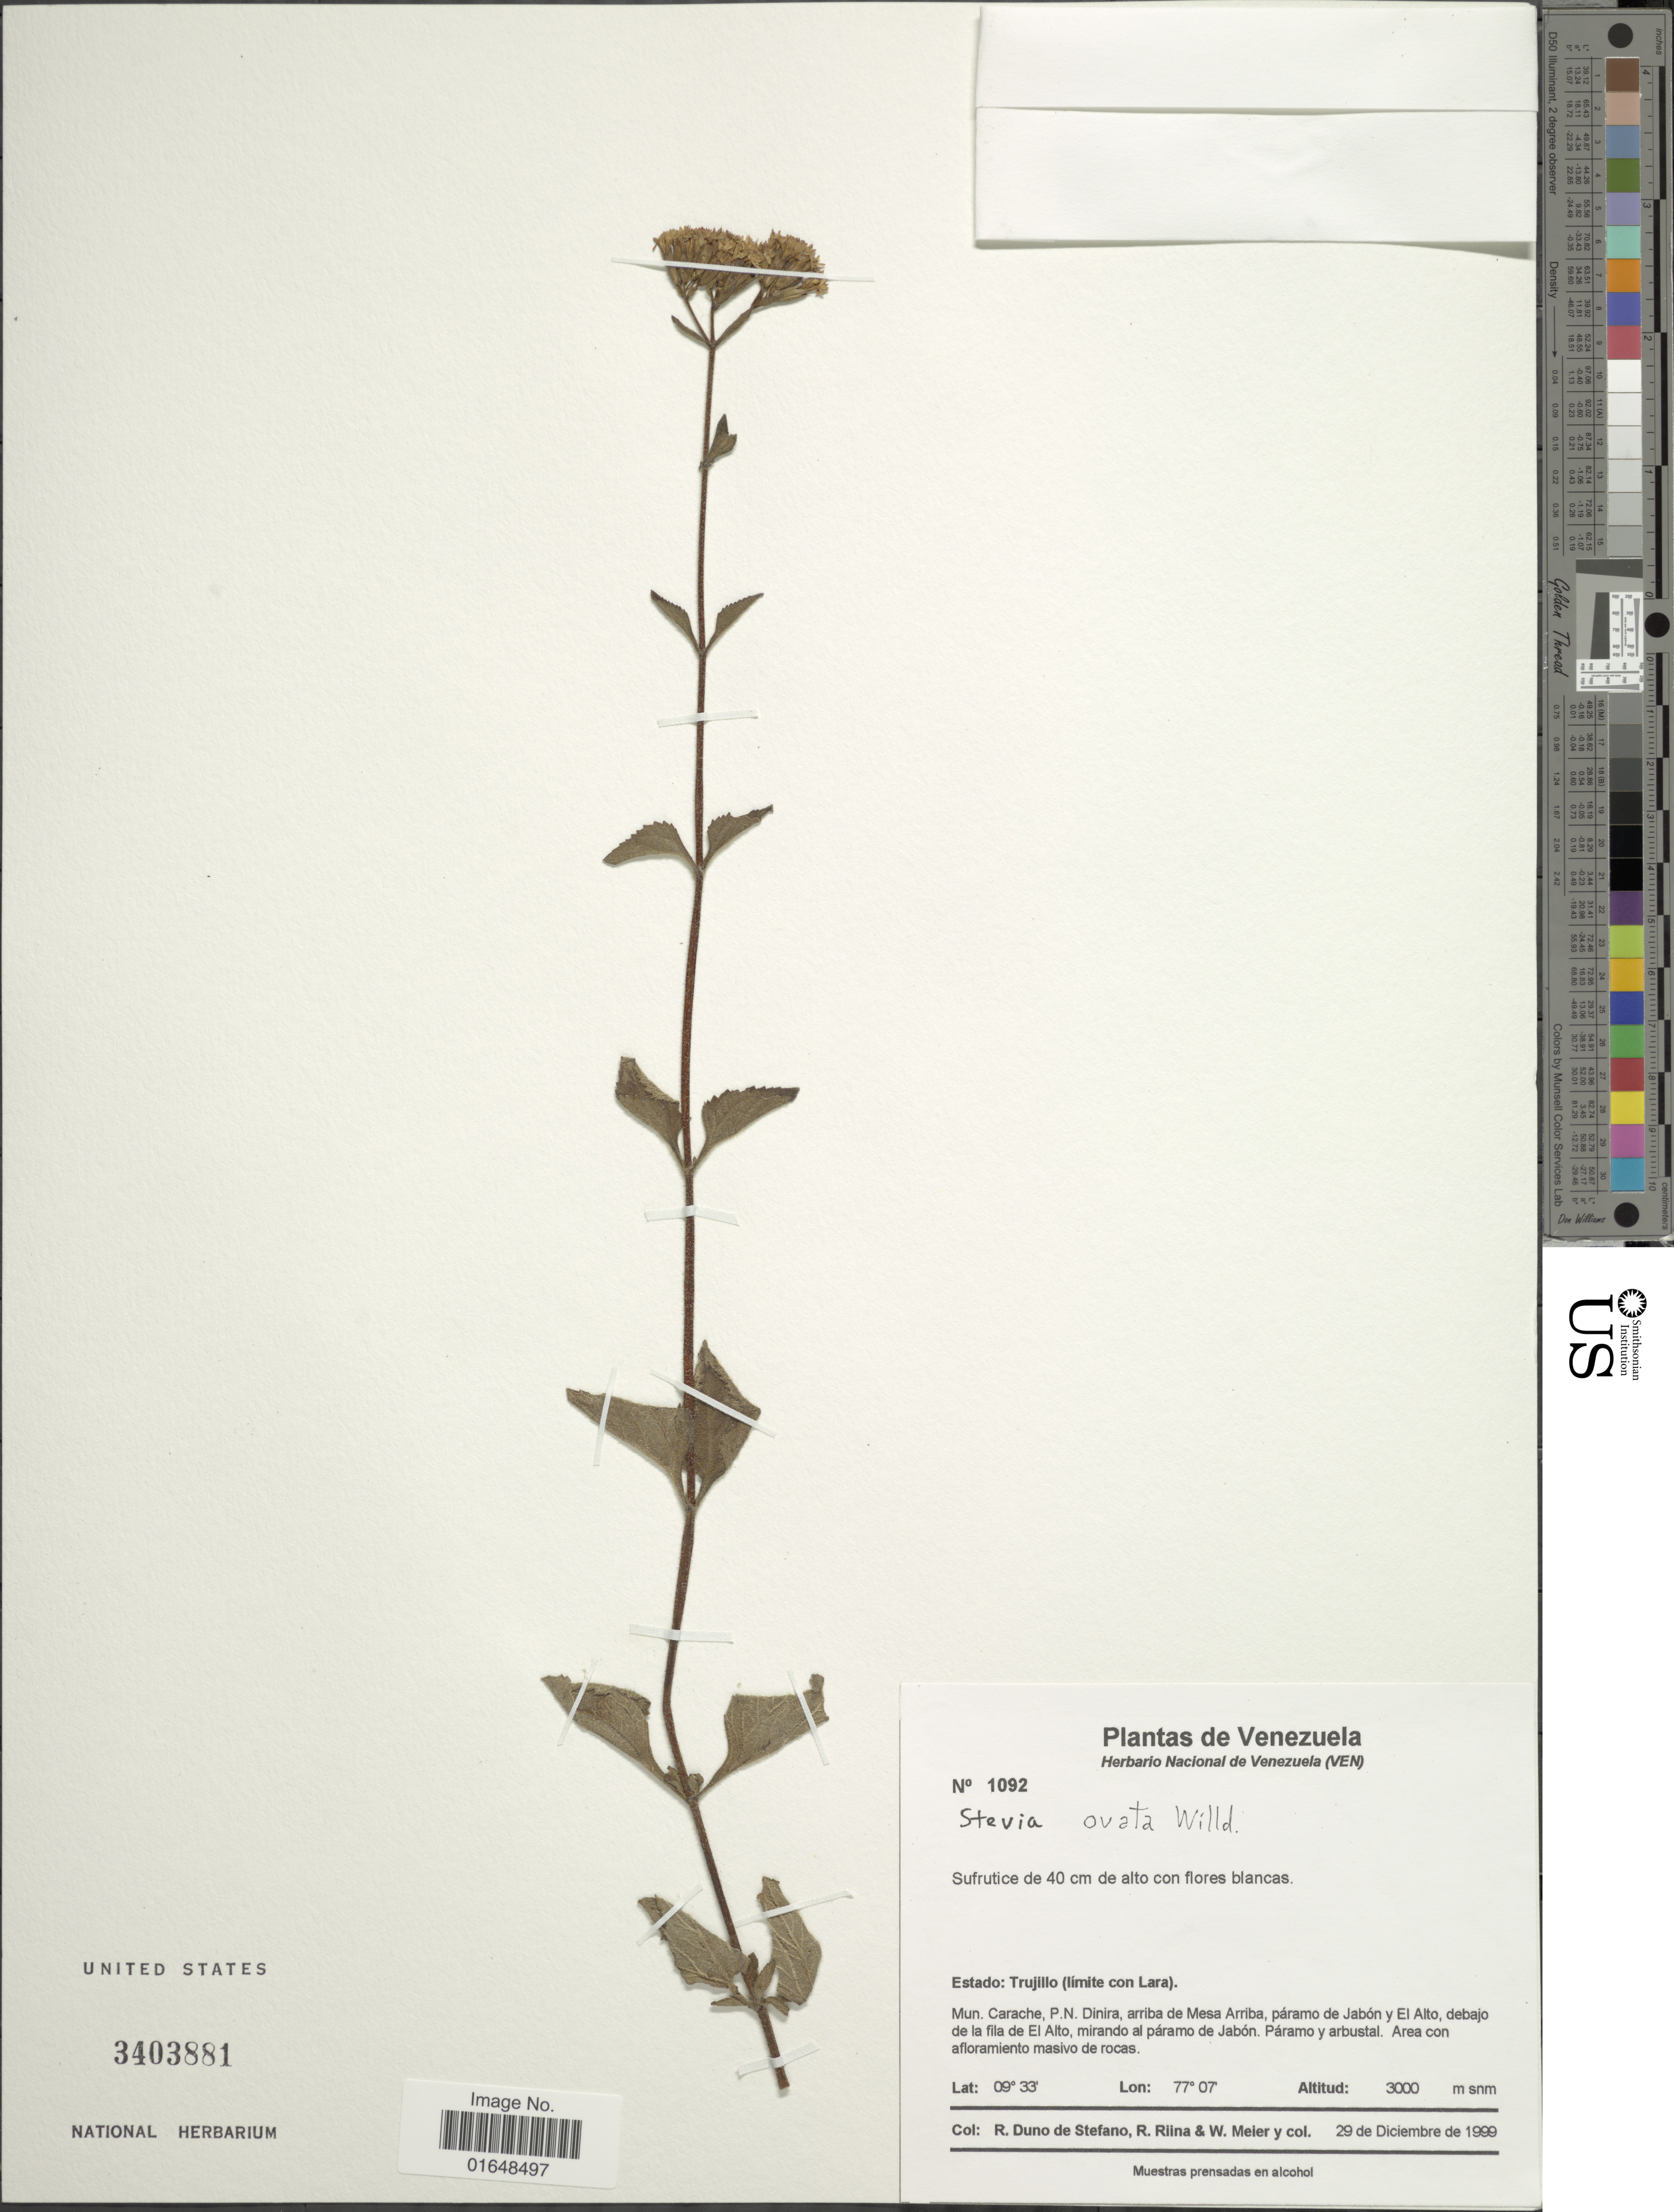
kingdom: Plantae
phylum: Tracheophyta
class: Magnoliopsida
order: Asterales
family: Asteraceae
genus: Stevia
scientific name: Stevia ovata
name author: Willd.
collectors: R. Duno de Stefano, R. Riina & W. Meier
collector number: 1092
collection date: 1999-12-29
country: Venezuela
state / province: Trujillo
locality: Estado: Trujillo (límite con Lara). Mun. Carache, P.N. Dinira, arriba de Mesa Arriba, páramo de Jabón y El Alto, debajo de la fila de El Alto, mirando al páramo de Jabón. Páramo y arbustal. Area con afloramiento masivo de rocas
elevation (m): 3000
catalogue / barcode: US 3403881